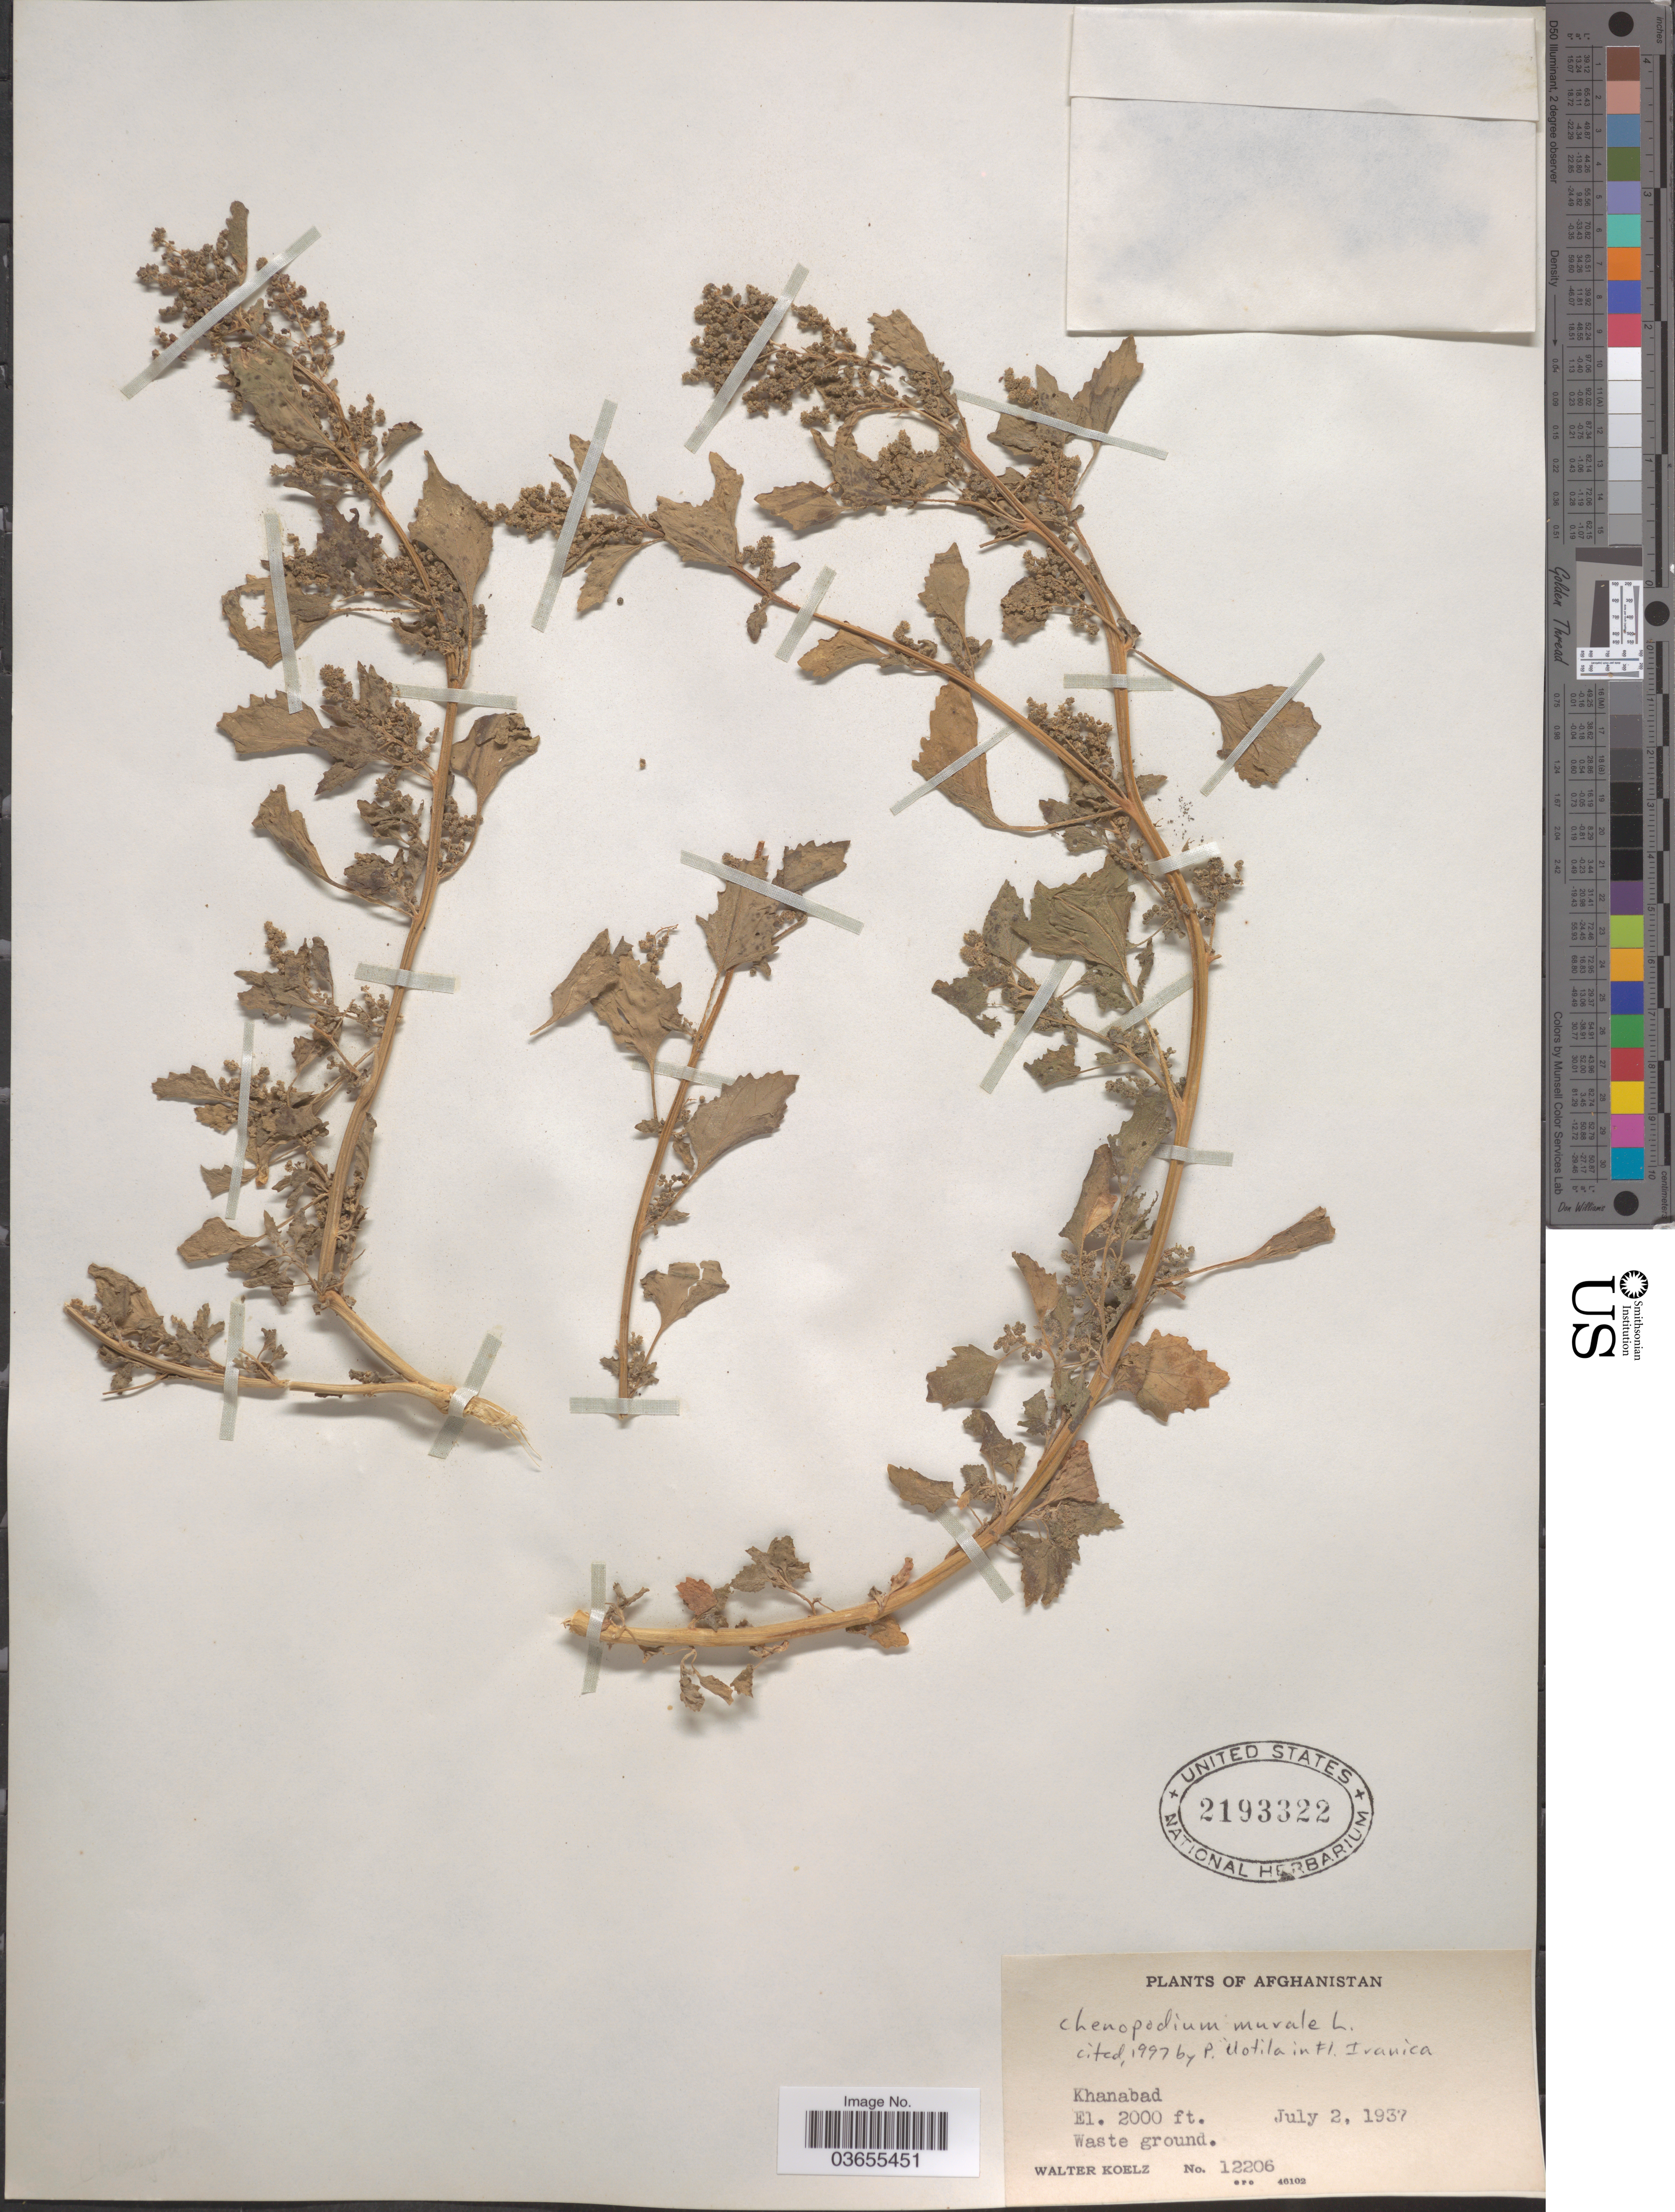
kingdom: Plantae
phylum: Tracheophyta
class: Magnoliopsida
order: Caryophyllales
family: Amaranthaceae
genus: Chenopodium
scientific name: Chenopodium murale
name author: L.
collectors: W. N. Koelz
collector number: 12206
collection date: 1937-07-02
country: Afghanistan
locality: Khanabad.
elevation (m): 610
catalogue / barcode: US 2193322